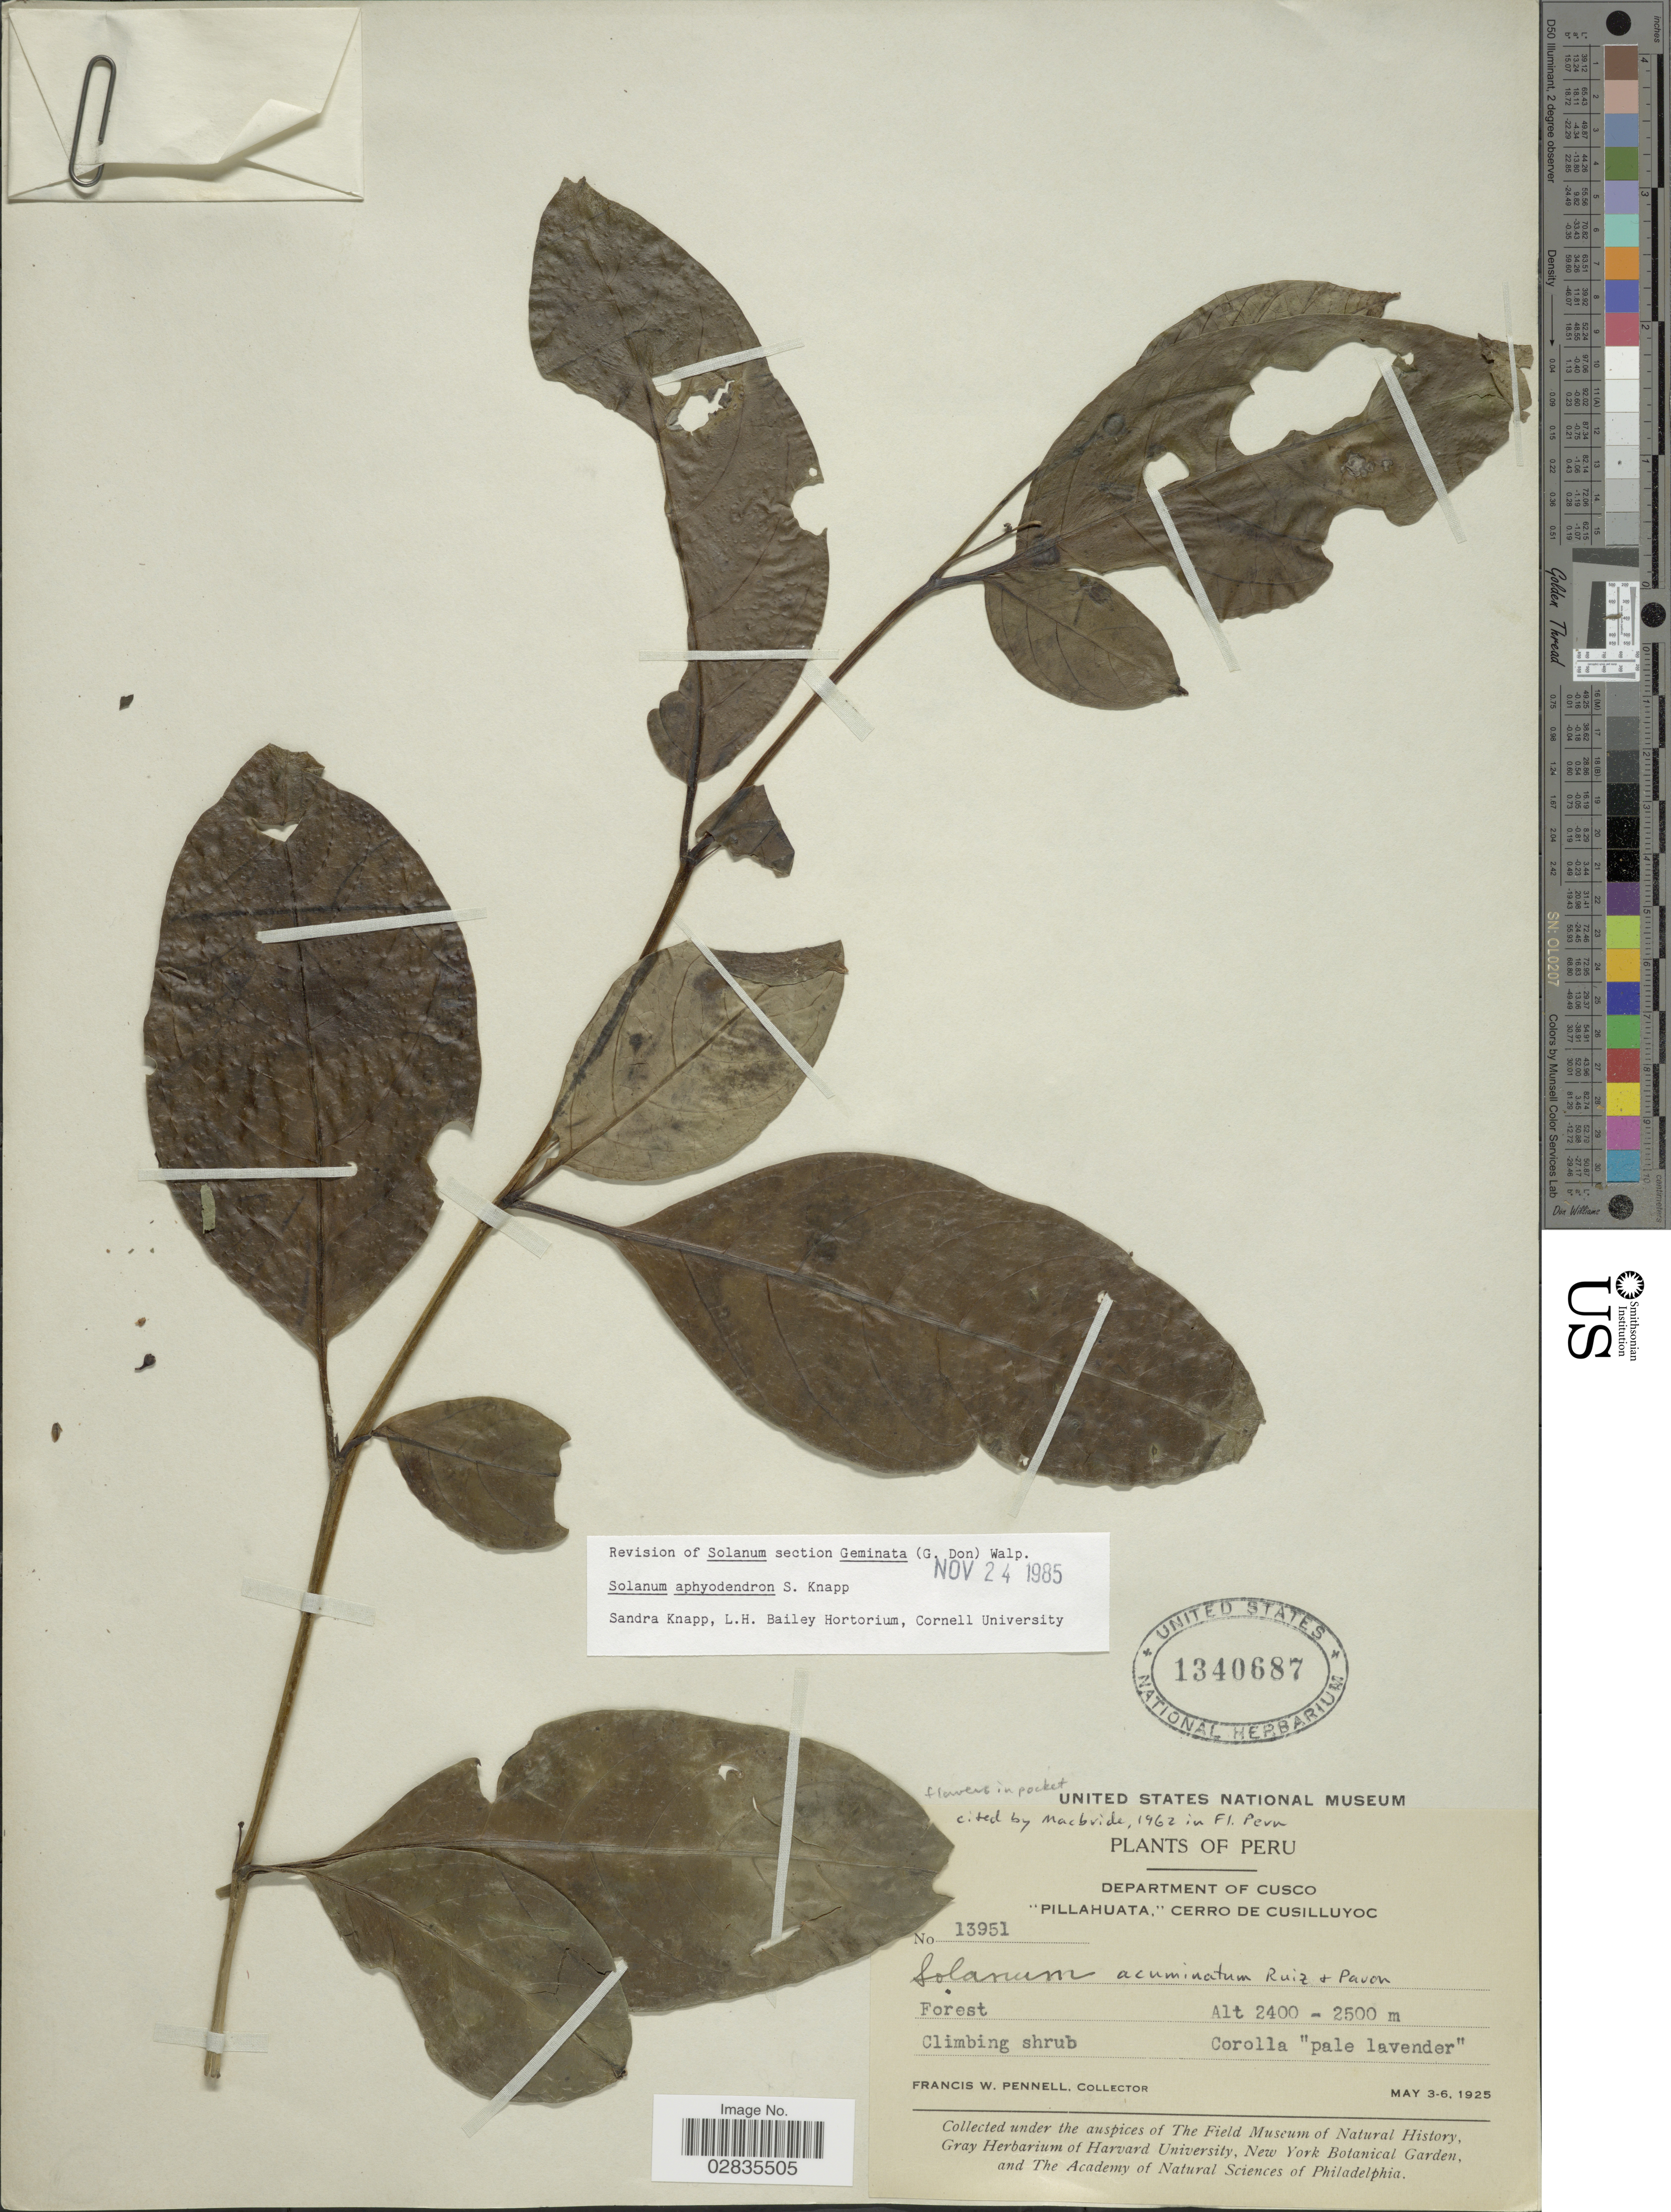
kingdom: Plantae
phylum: Tracheophyta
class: Magnoliopsida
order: Solanales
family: Solanaceae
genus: Solanum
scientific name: Solanum aphyodendron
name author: S. Knapp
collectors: F. W. Pennell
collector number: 13951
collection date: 1925-05-03/1925-05-06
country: Peru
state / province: Cusco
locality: Department of Cusco, "Pillahuata," Cerro de Cusilluyoc.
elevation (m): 2400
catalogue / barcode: US 1340687